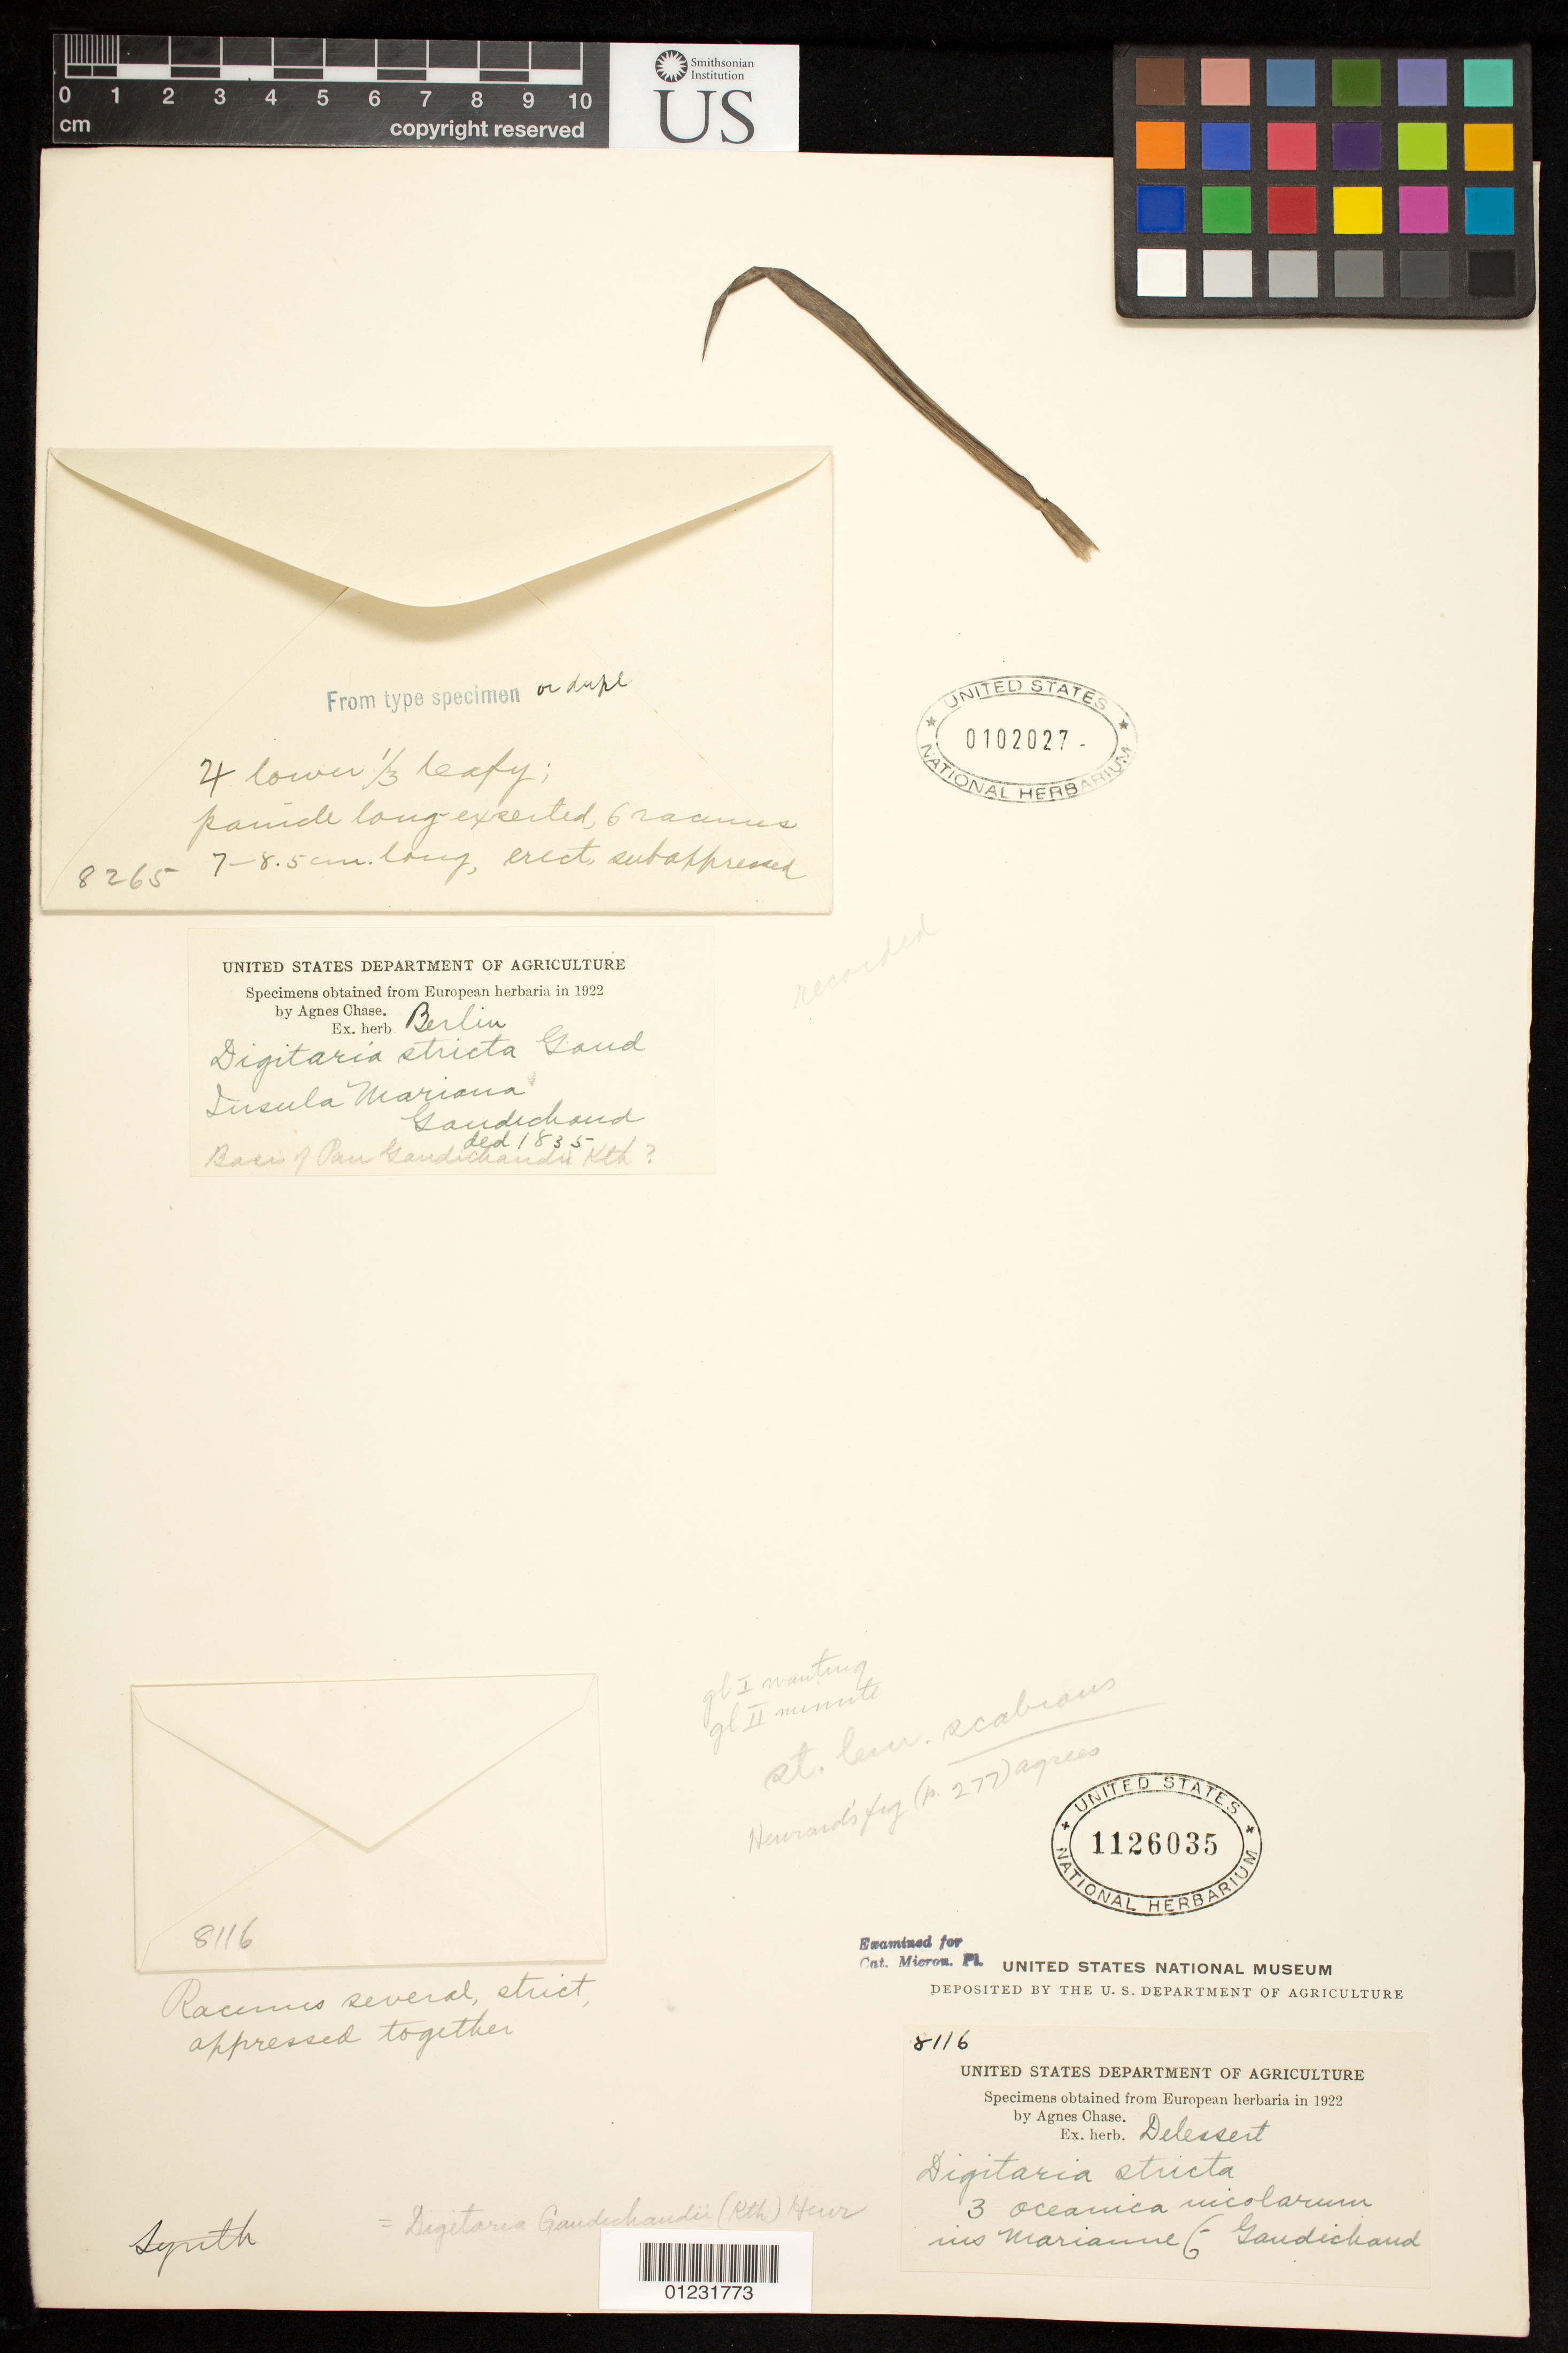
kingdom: Plantae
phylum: Tracheophyta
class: Liliopsida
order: Poales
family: Poaceae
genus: Digitaria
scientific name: Digitaria stricta Gaudich., nom. illeg.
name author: Gaudich.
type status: Type Collection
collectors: C. Gaudichaud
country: Northern Mariana Islands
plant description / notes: Fragmentary material of type specimen ex herb. Delessert.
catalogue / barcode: US 1126035